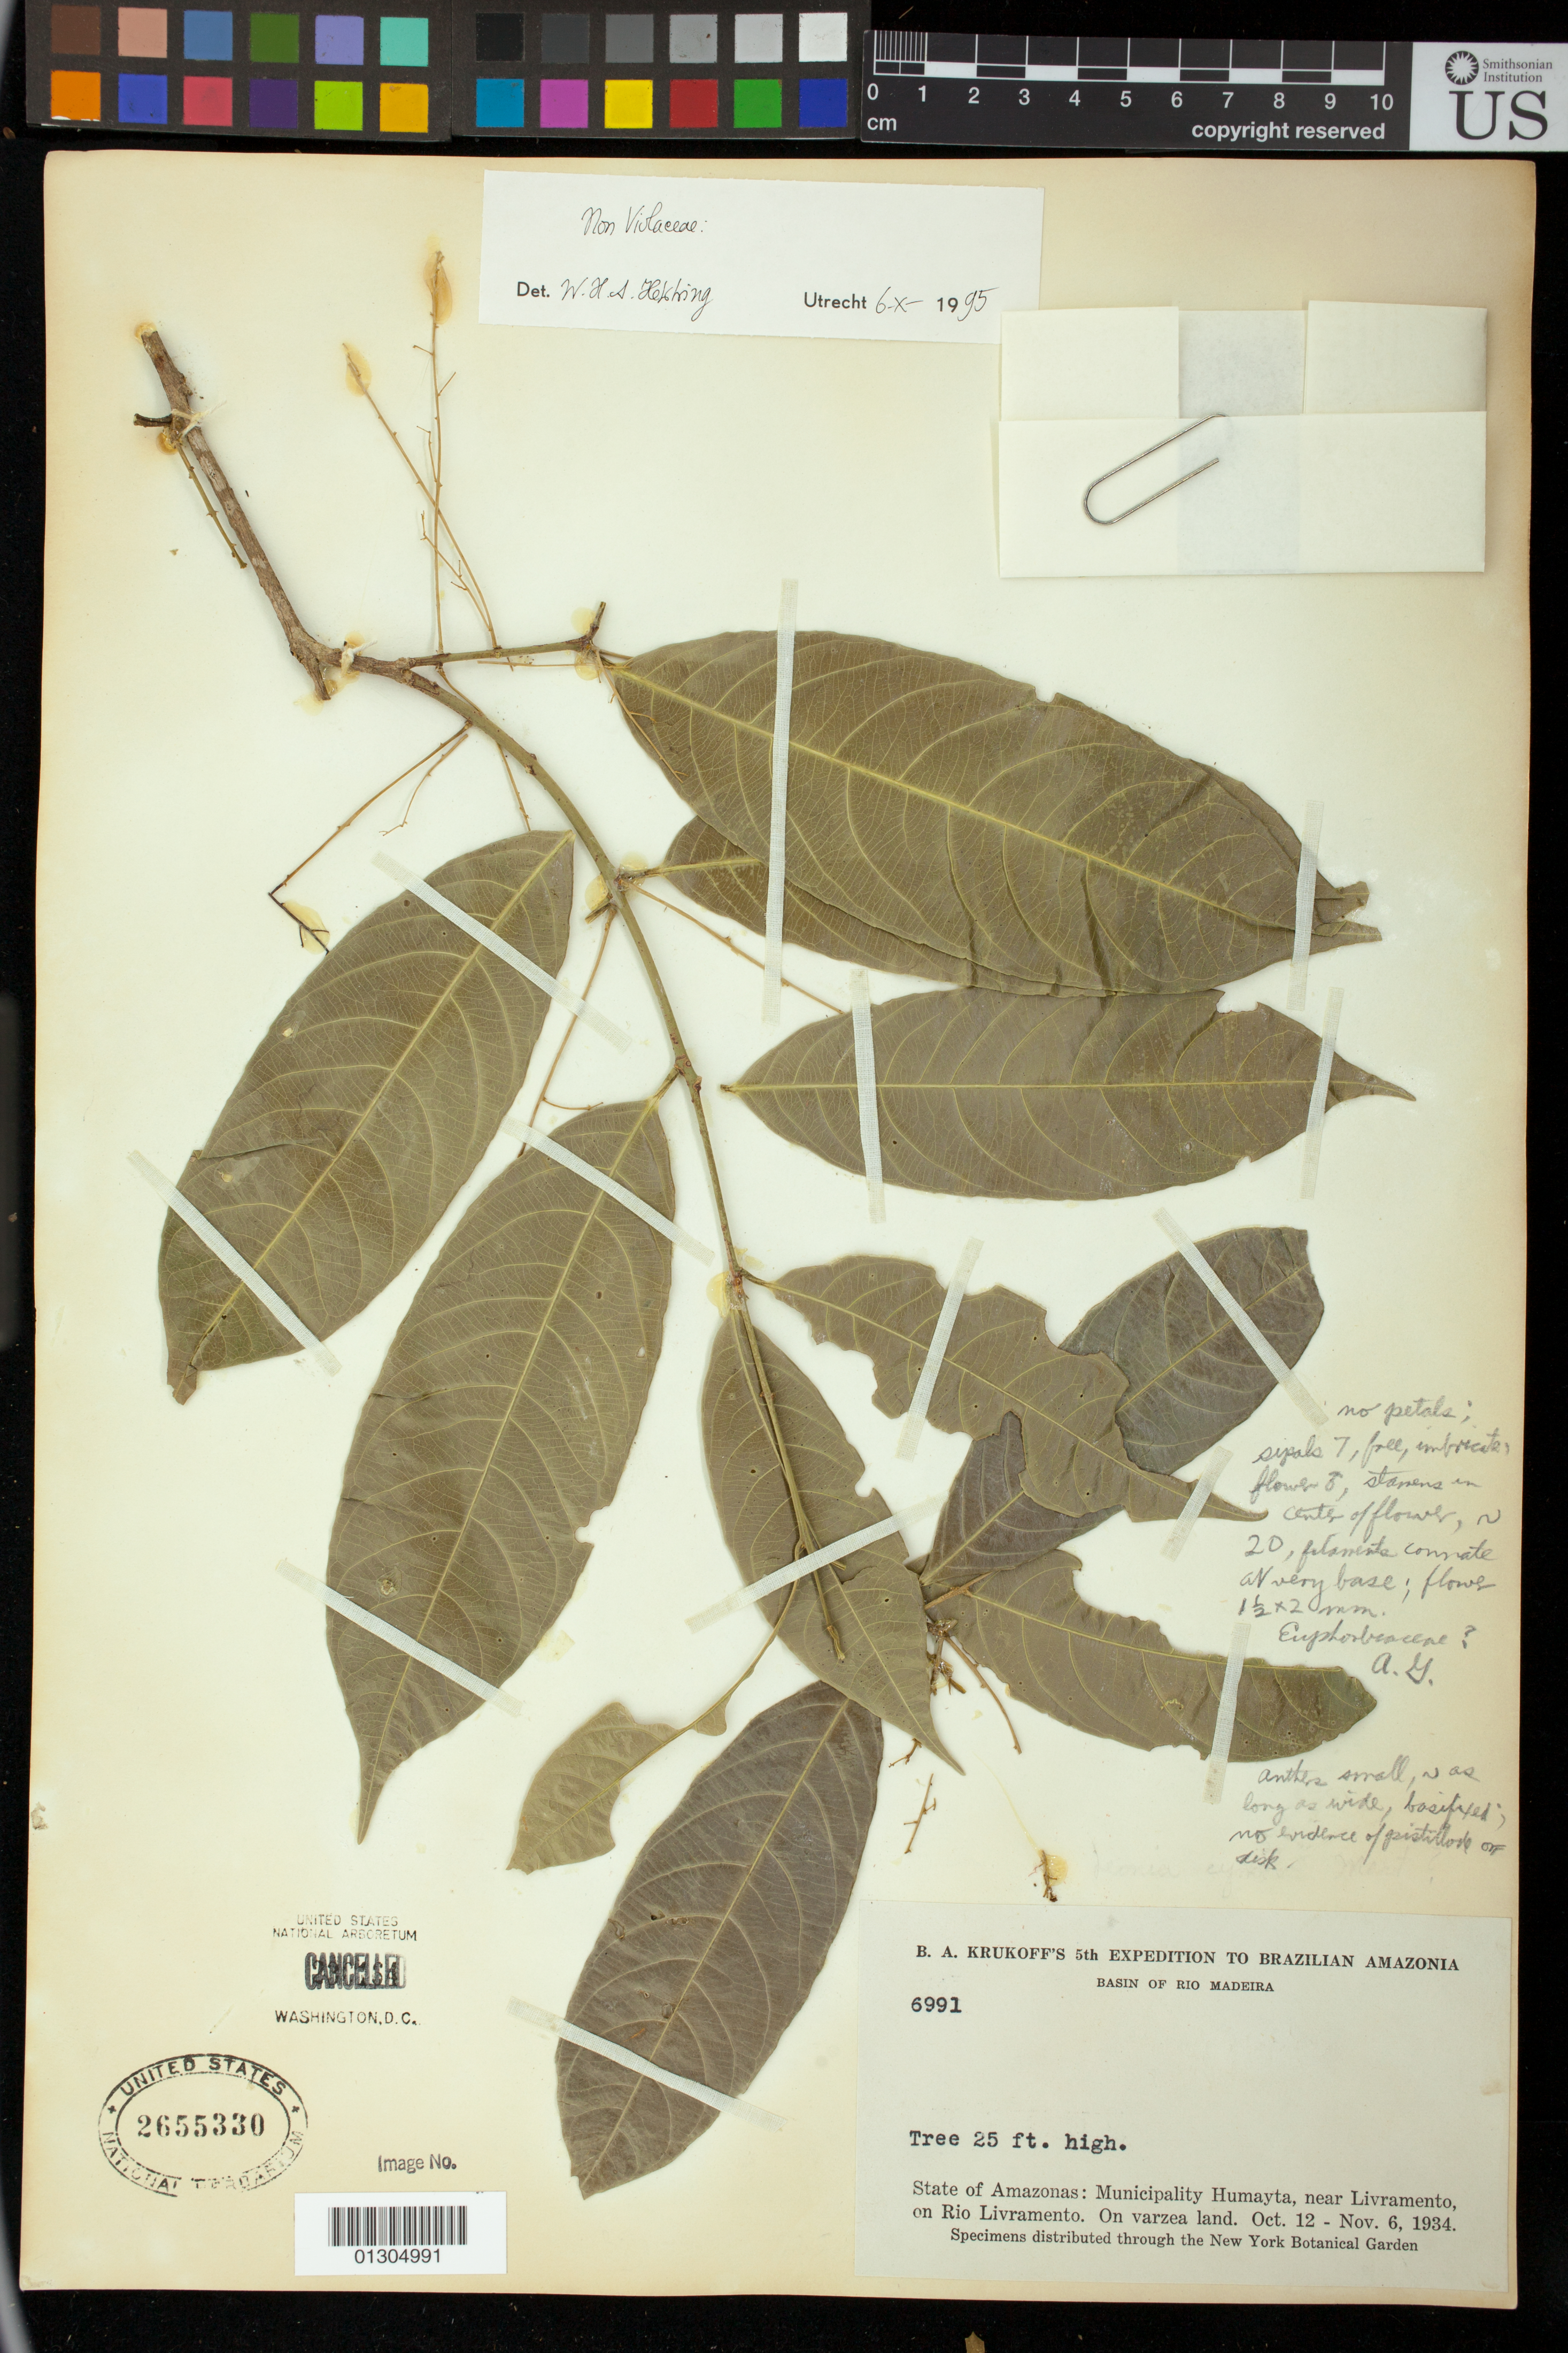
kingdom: Plantae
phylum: Tracheophyta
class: Magnoliopsida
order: Malpighiales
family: Euphorbiaceae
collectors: B. A. Krukoff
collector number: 6991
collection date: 1934-10-12/1934-11-06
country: Brazil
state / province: Amazonas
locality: Basin of Rio Madeira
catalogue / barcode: US 2655330